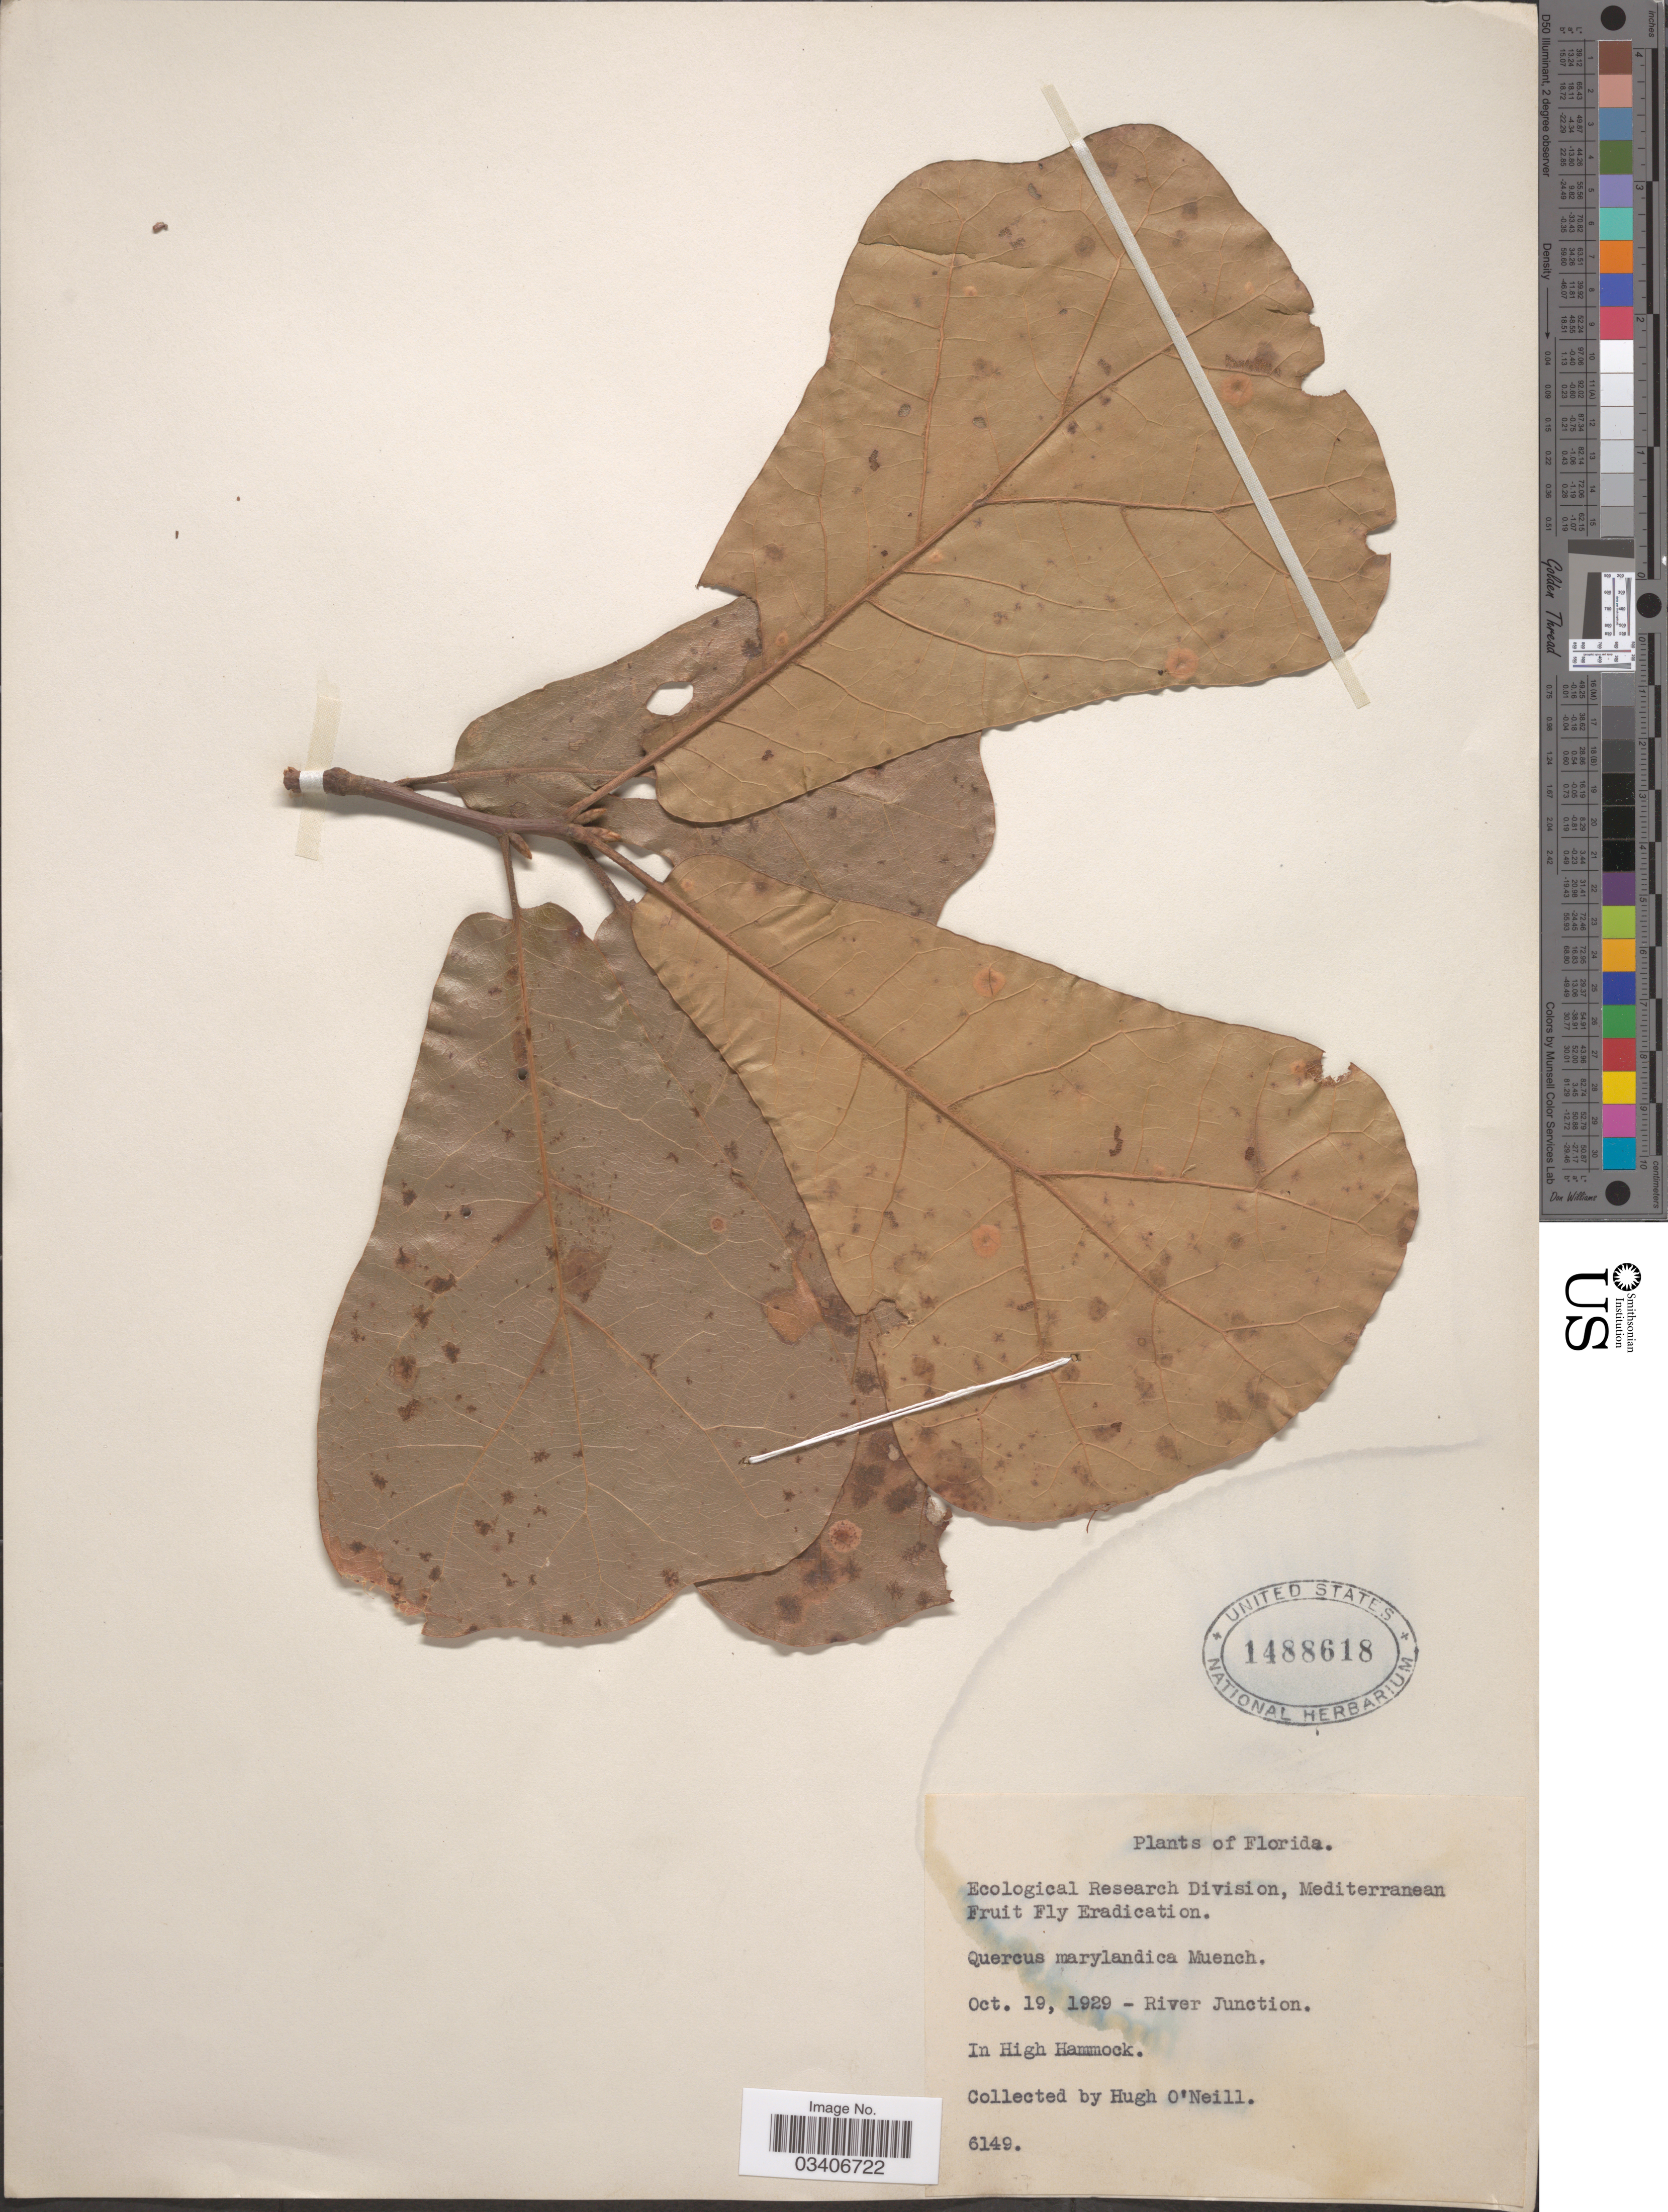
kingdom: Plantae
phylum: Tracheophyta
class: Magnoliopsida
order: Fagales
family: Fagaceae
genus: Quercus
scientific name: Quercus marilandica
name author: (L.) Münchh.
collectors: H. O'Neill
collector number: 6149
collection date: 1929-10-19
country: United States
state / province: Florida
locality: River Junction.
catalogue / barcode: US 1488618